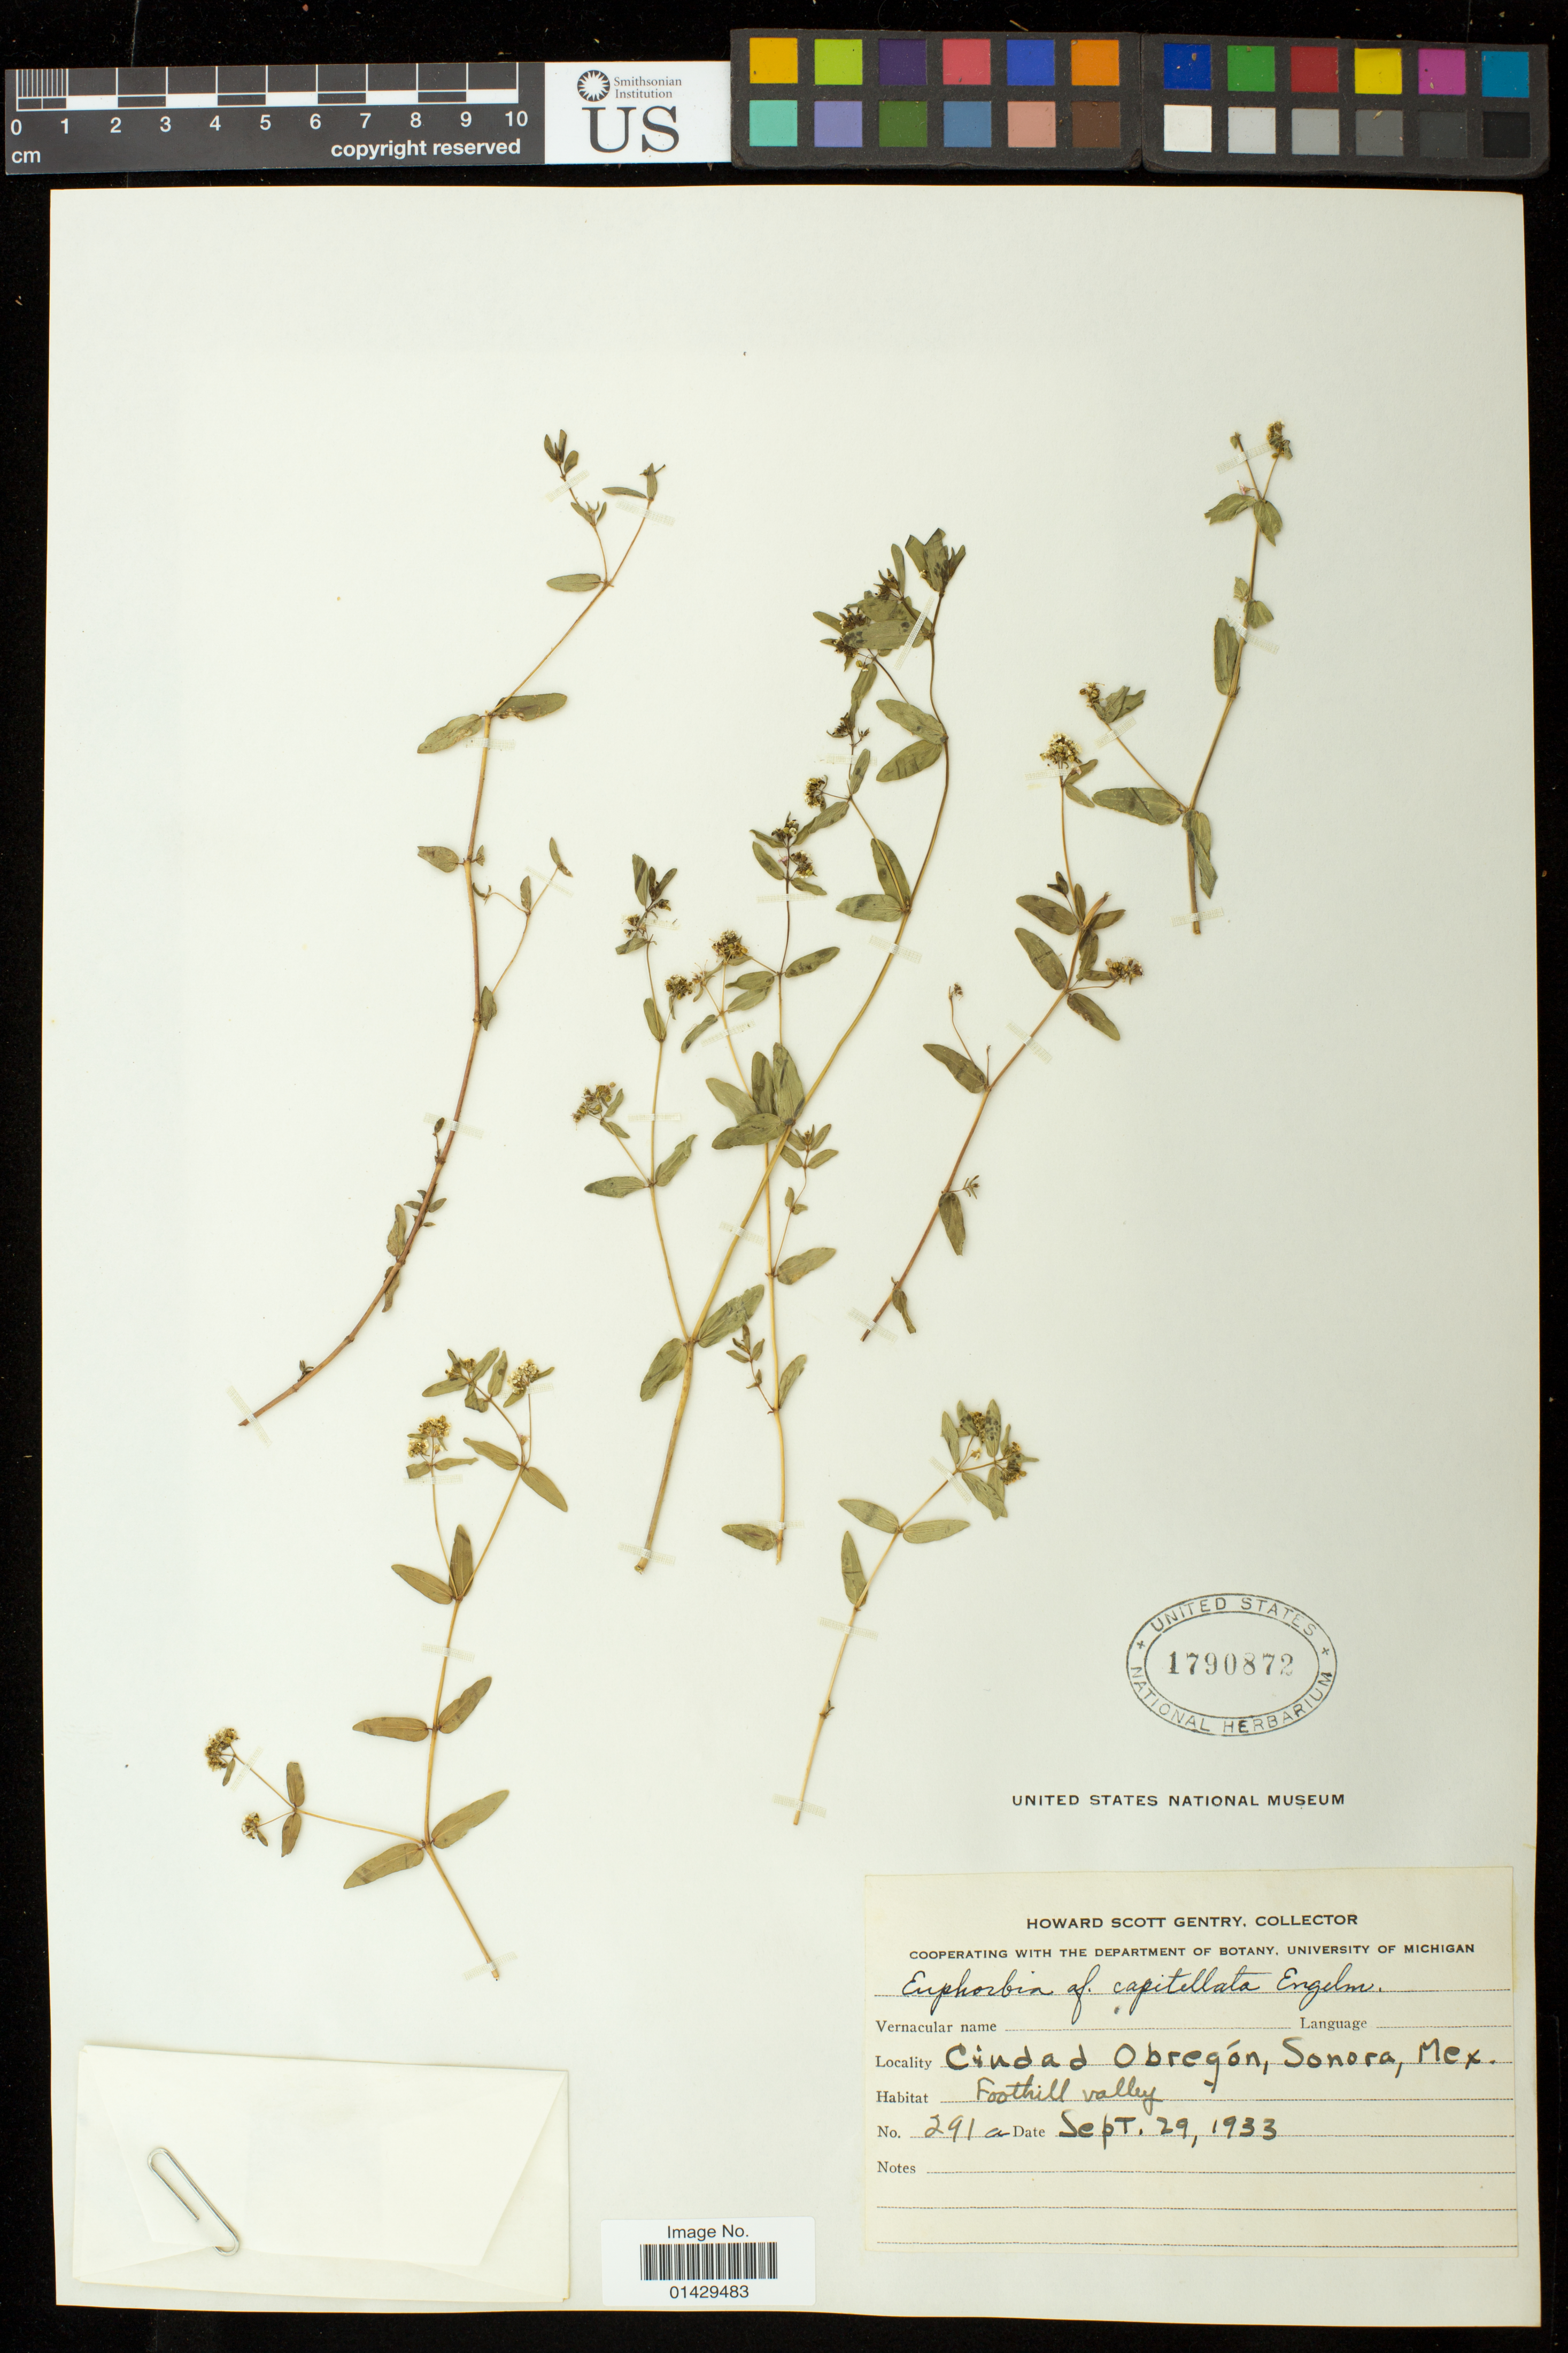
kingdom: Plantae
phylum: Tracheophyta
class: Magnoliopsida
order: Malpighiales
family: Euphorbiaceae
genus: Euphorbia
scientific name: Euphorbia capitellata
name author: Engelm. in Emory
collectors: H. S. Gentry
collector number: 291a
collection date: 1933-09-29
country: Mexico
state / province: Sonora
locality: Ciudad Obregon; Foothill valley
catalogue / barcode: US 1790872